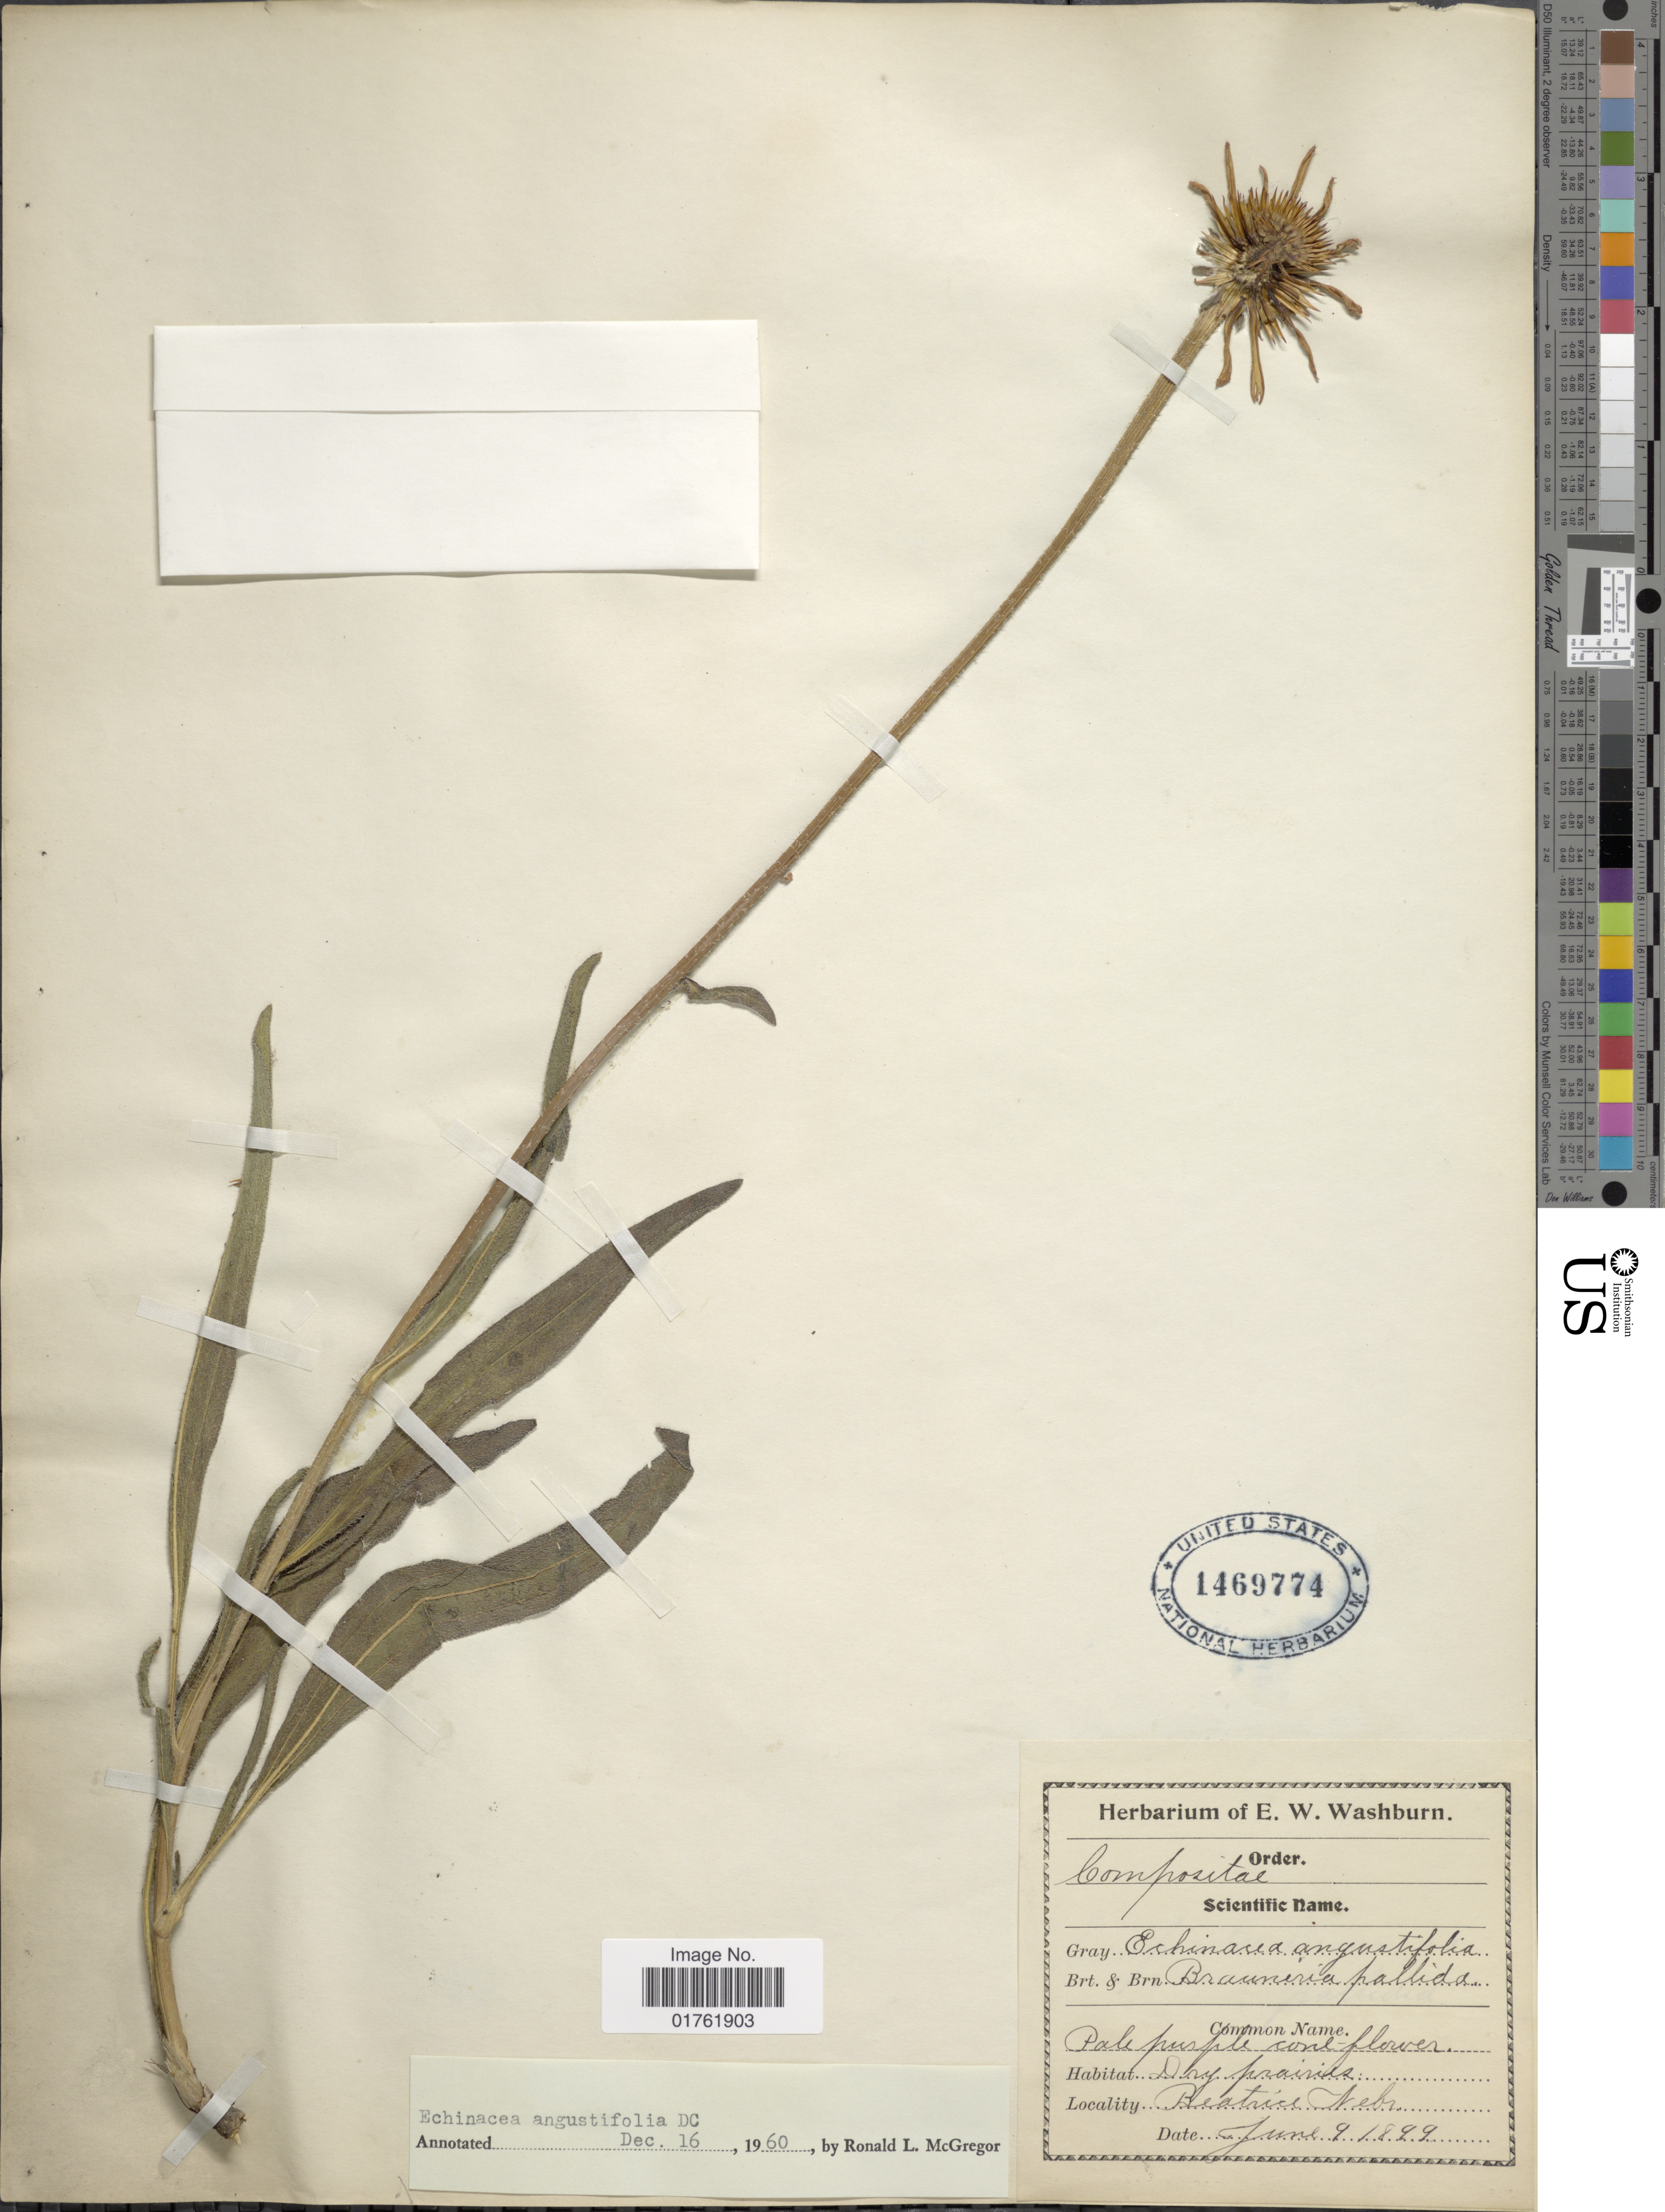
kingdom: Plantae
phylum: Tracheophyta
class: Magnoliopsida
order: Asterales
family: Asteraceae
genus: Echinacea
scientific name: Echinacea angustifolia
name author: DC.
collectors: ex herb. E. W. Washburn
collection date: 1899-06-09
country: United States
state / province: Nebraska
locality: Dry prairies, Beatrice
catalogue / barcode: US 1469774